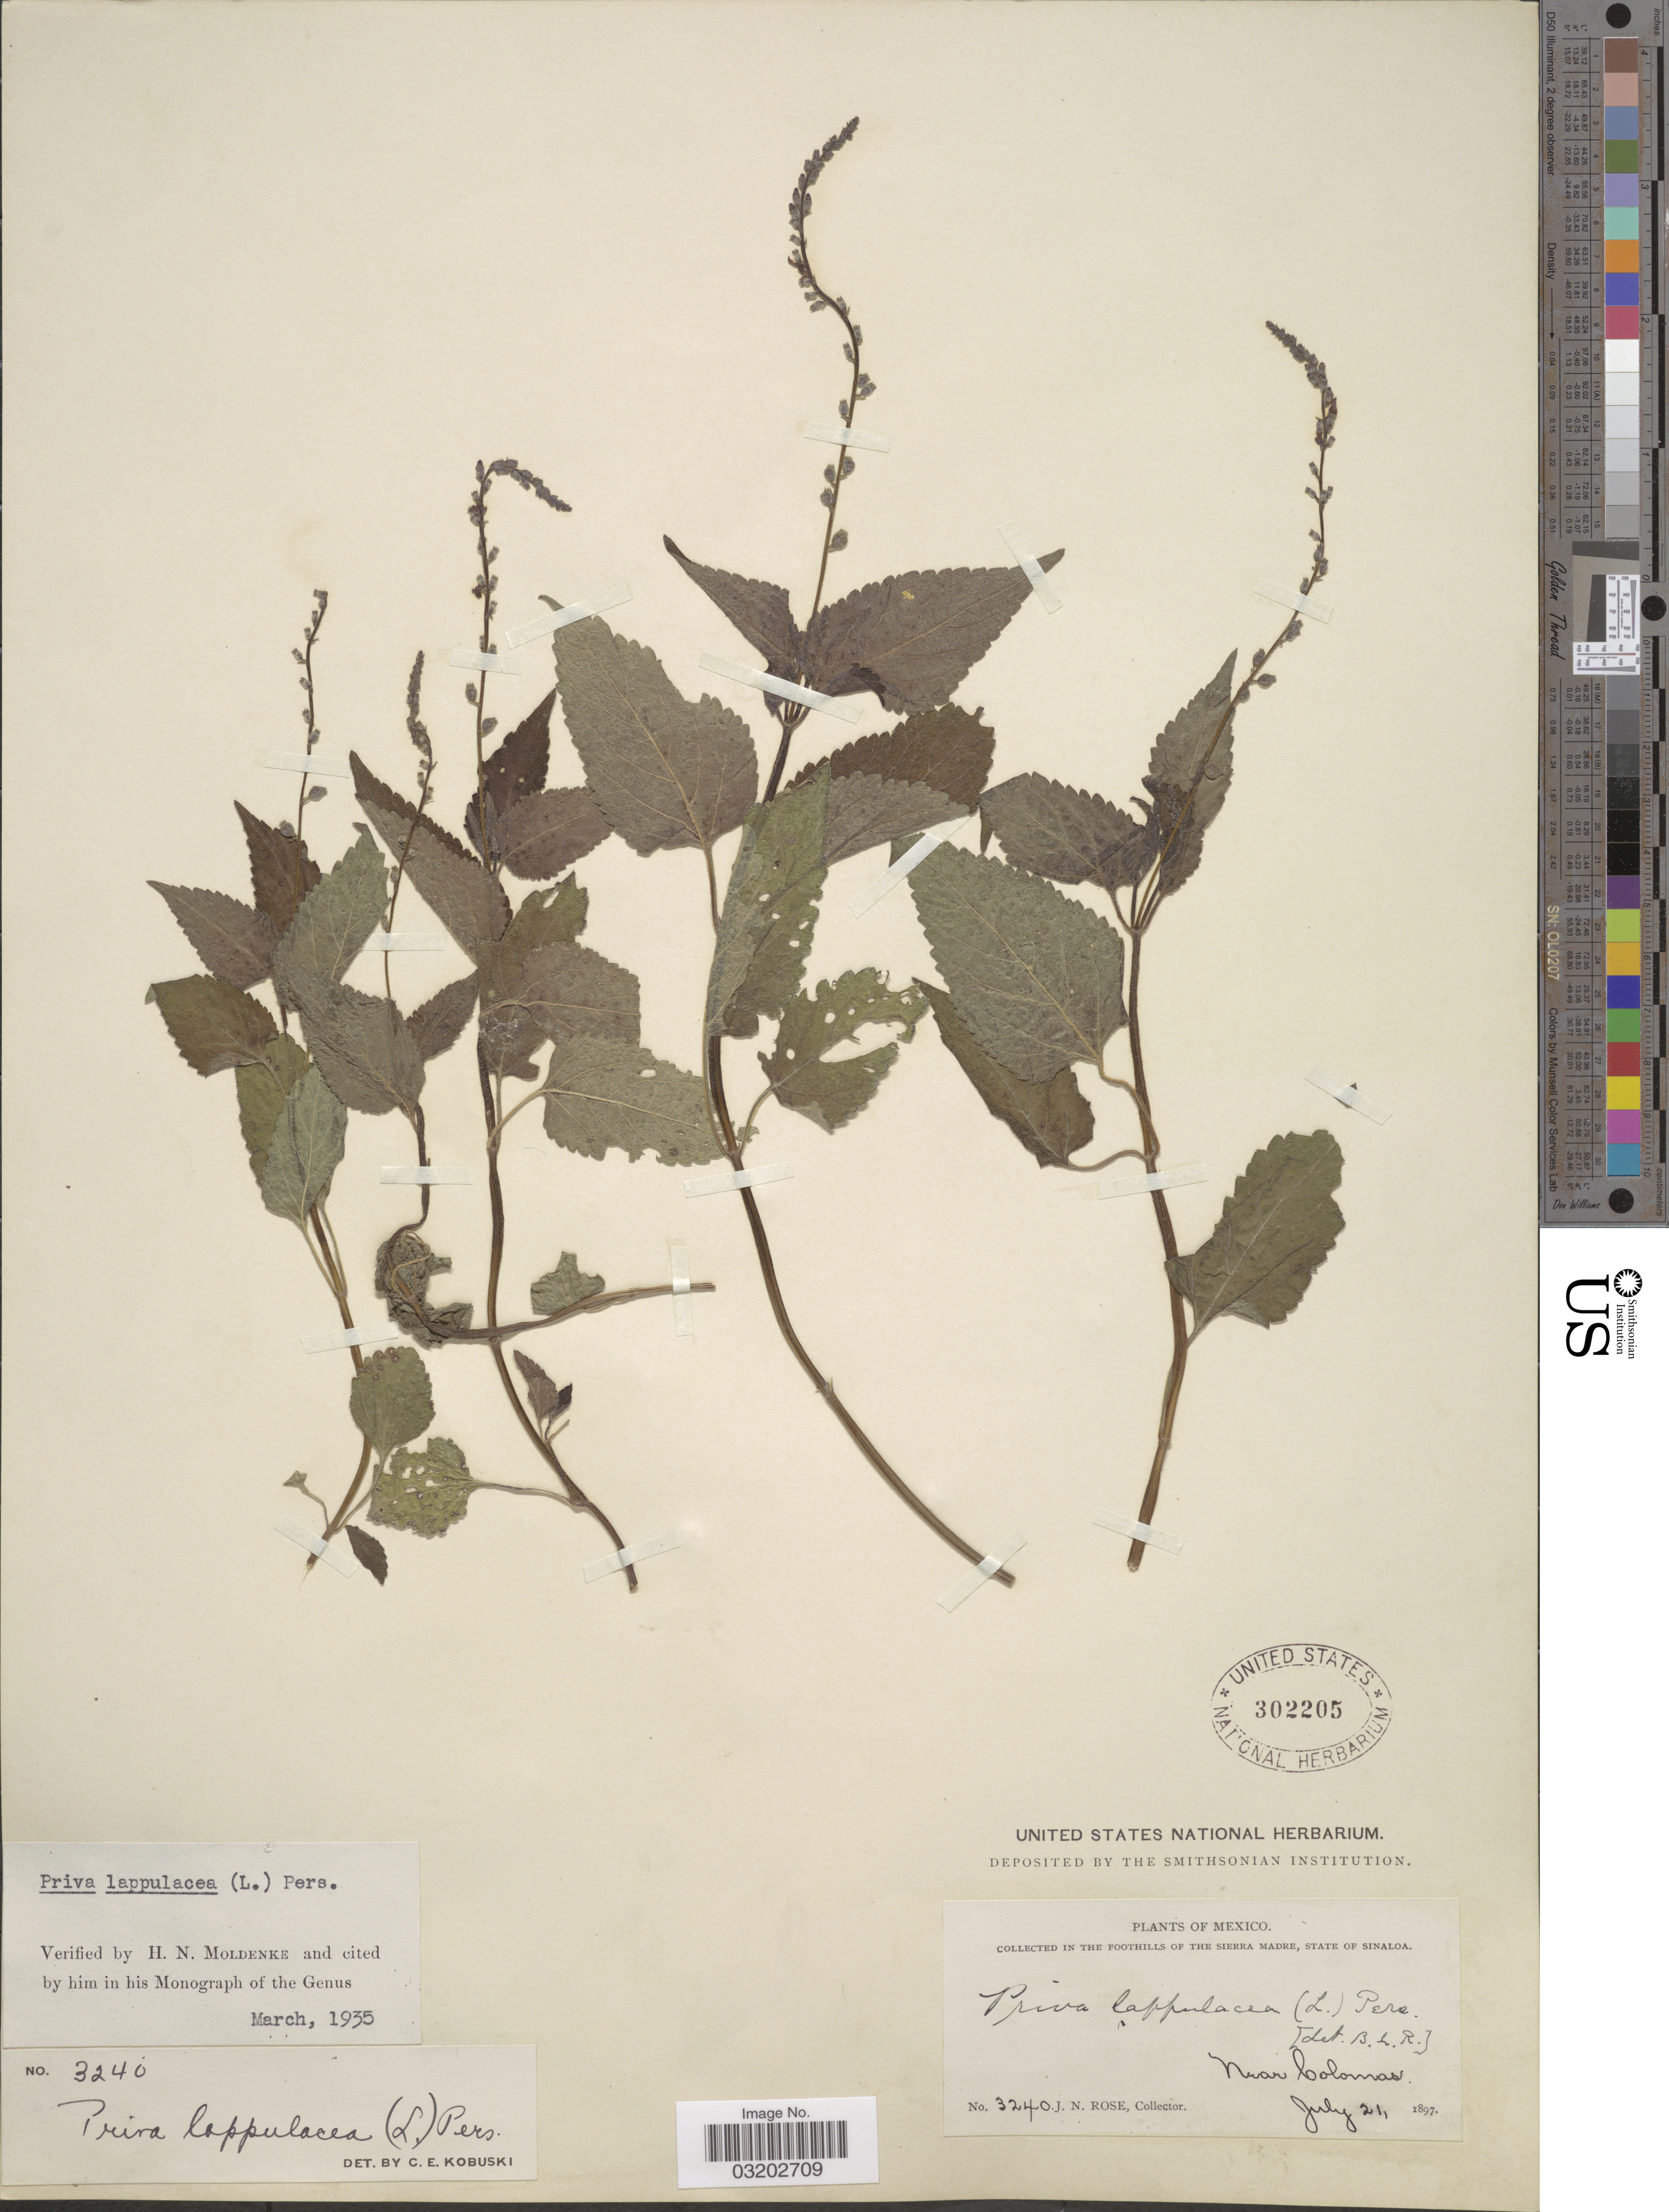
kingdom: Plantae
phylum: Tracheophyta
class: Magnoliopsida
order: Lamiales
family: Verbenaceae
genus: Priva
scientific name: Priva lappulacea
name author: (L.) Pers.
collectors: J. N. Rose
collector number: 3240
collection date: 1897-07-21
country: Mexico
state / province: Sinaloa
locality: In the foothills of the Sierra Madre. Near Colonas.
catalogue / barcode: US 302205